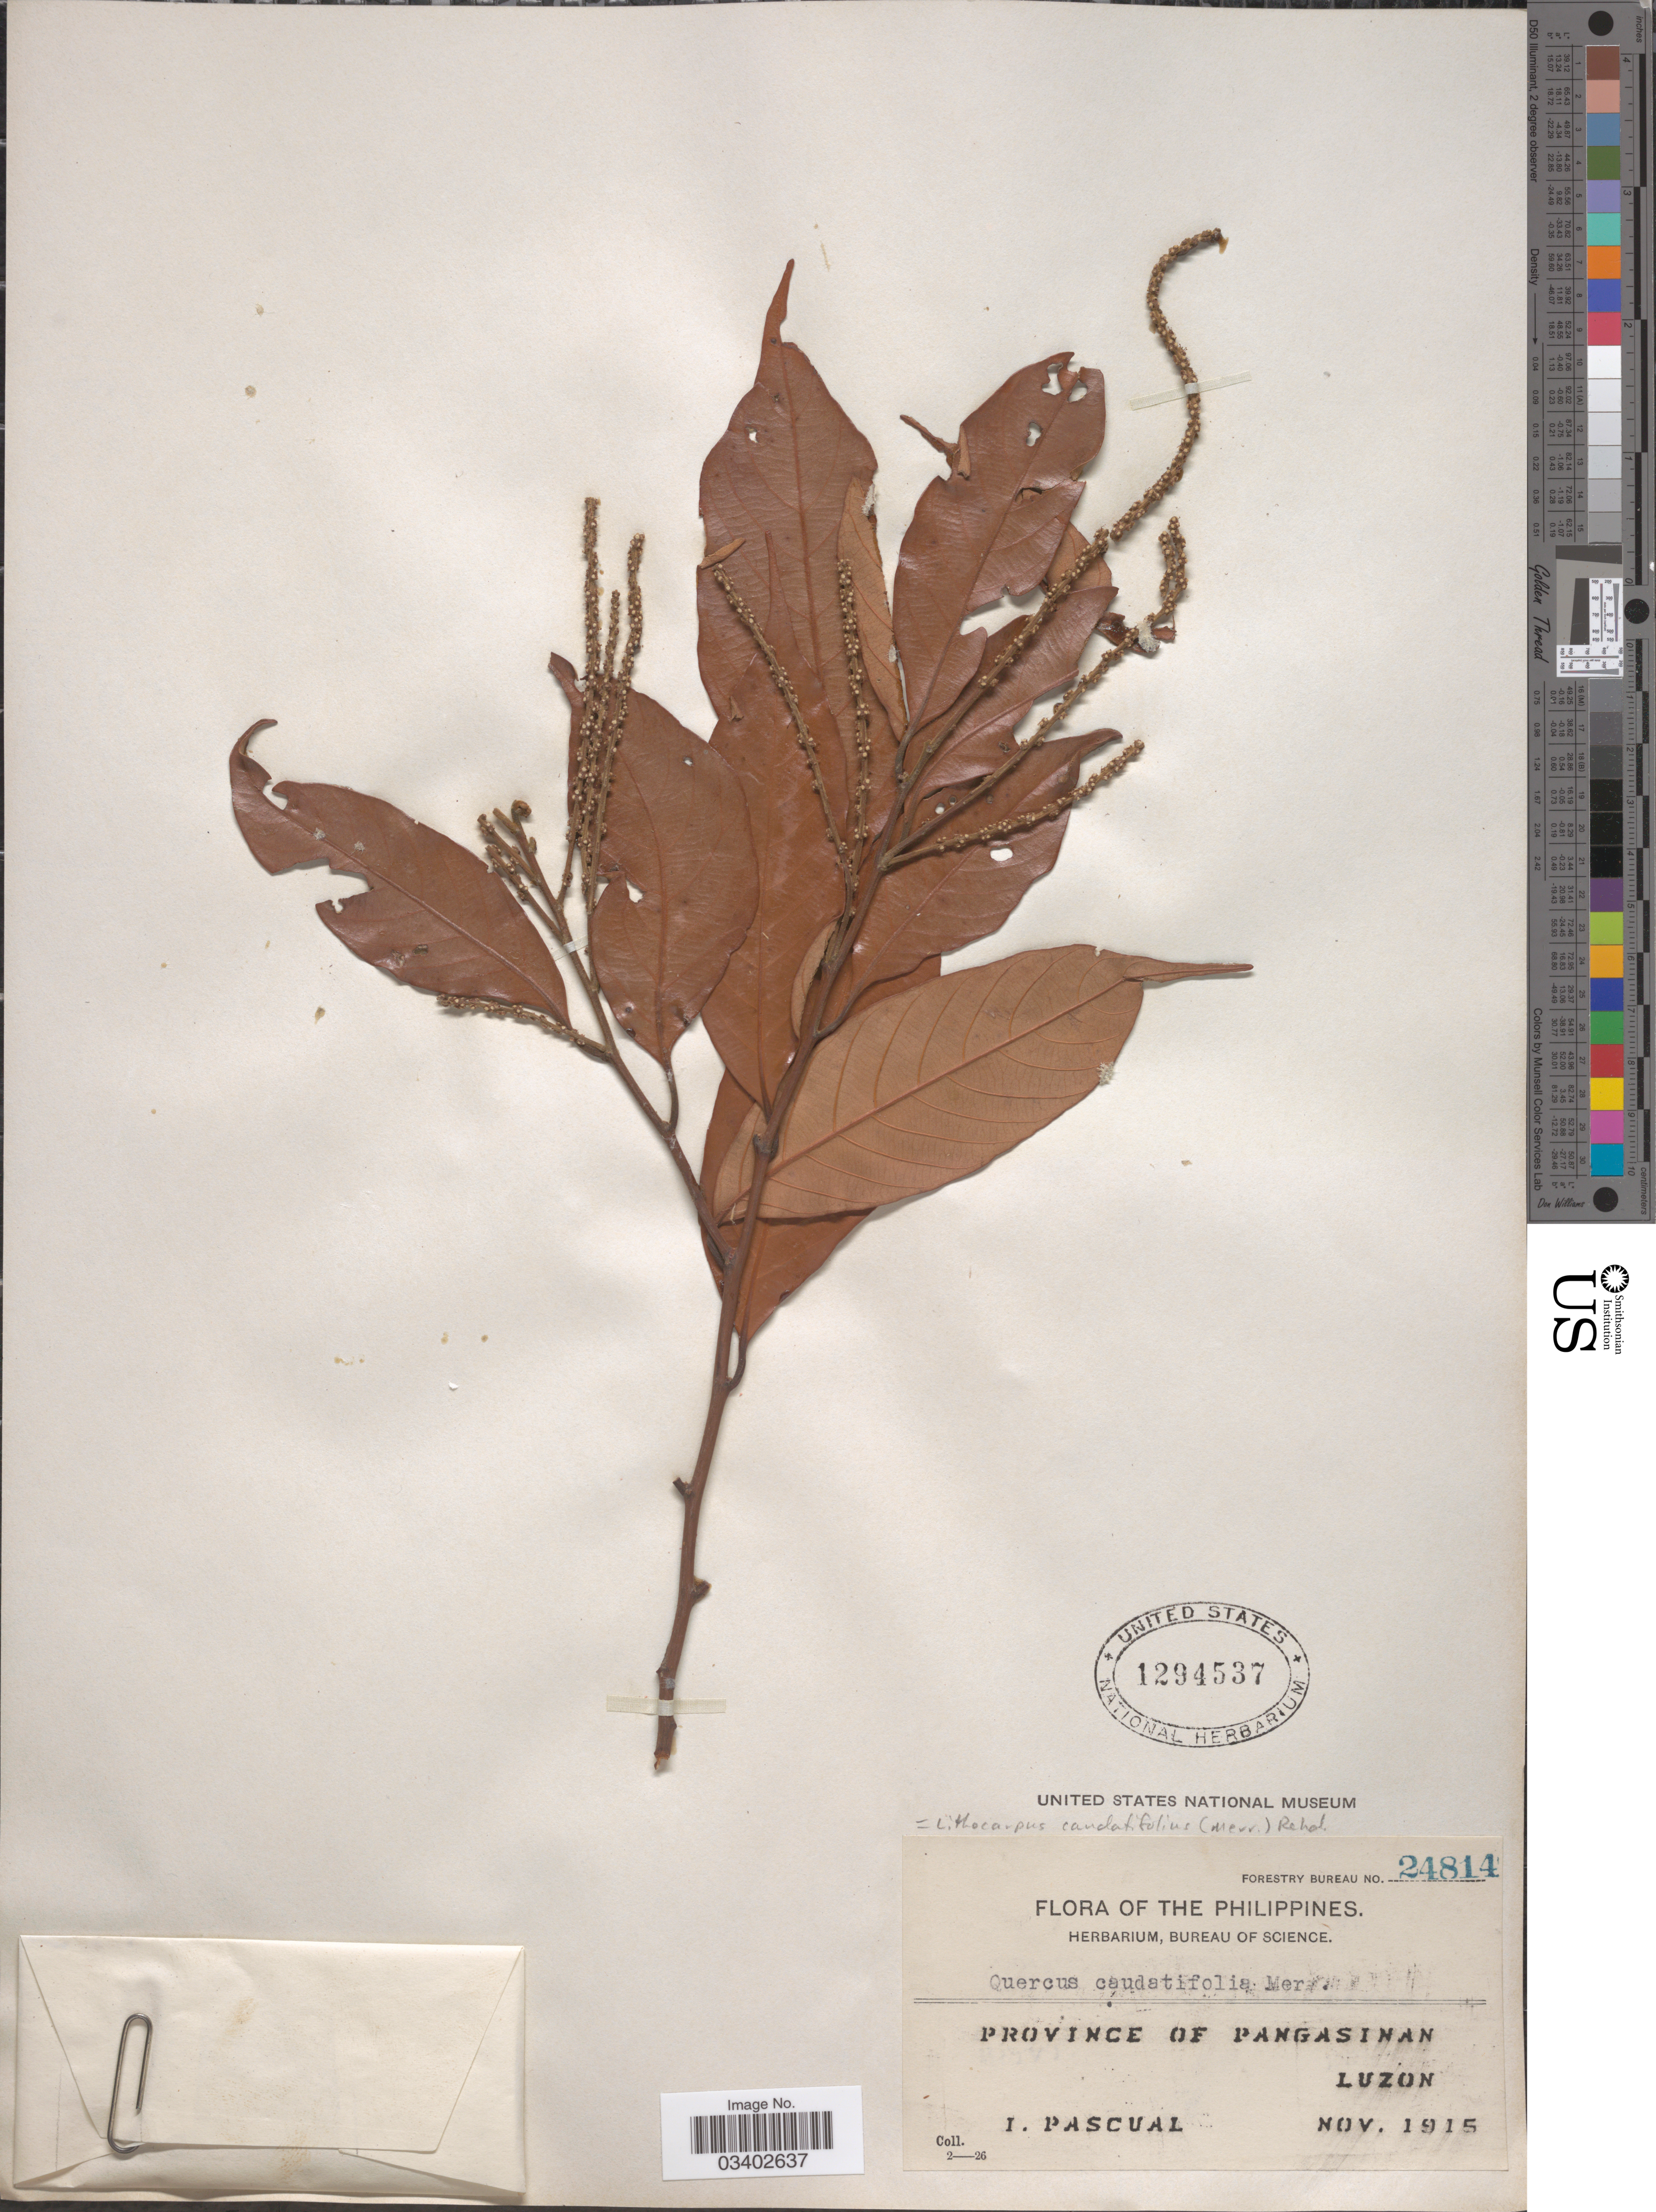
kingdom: Plantae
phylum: Tracheophyta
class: Magnoliopsida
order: Fagales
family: Fagaceae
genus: Lithocarpus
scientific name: Lithocarpus caudatifolius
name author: (Merr.) Rehder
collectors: I. Pascual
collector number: Forestry Bureau 24814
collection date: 1915-11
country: Philippines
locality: Province of Pangasinan. Luzon.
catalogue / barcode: US 1294537